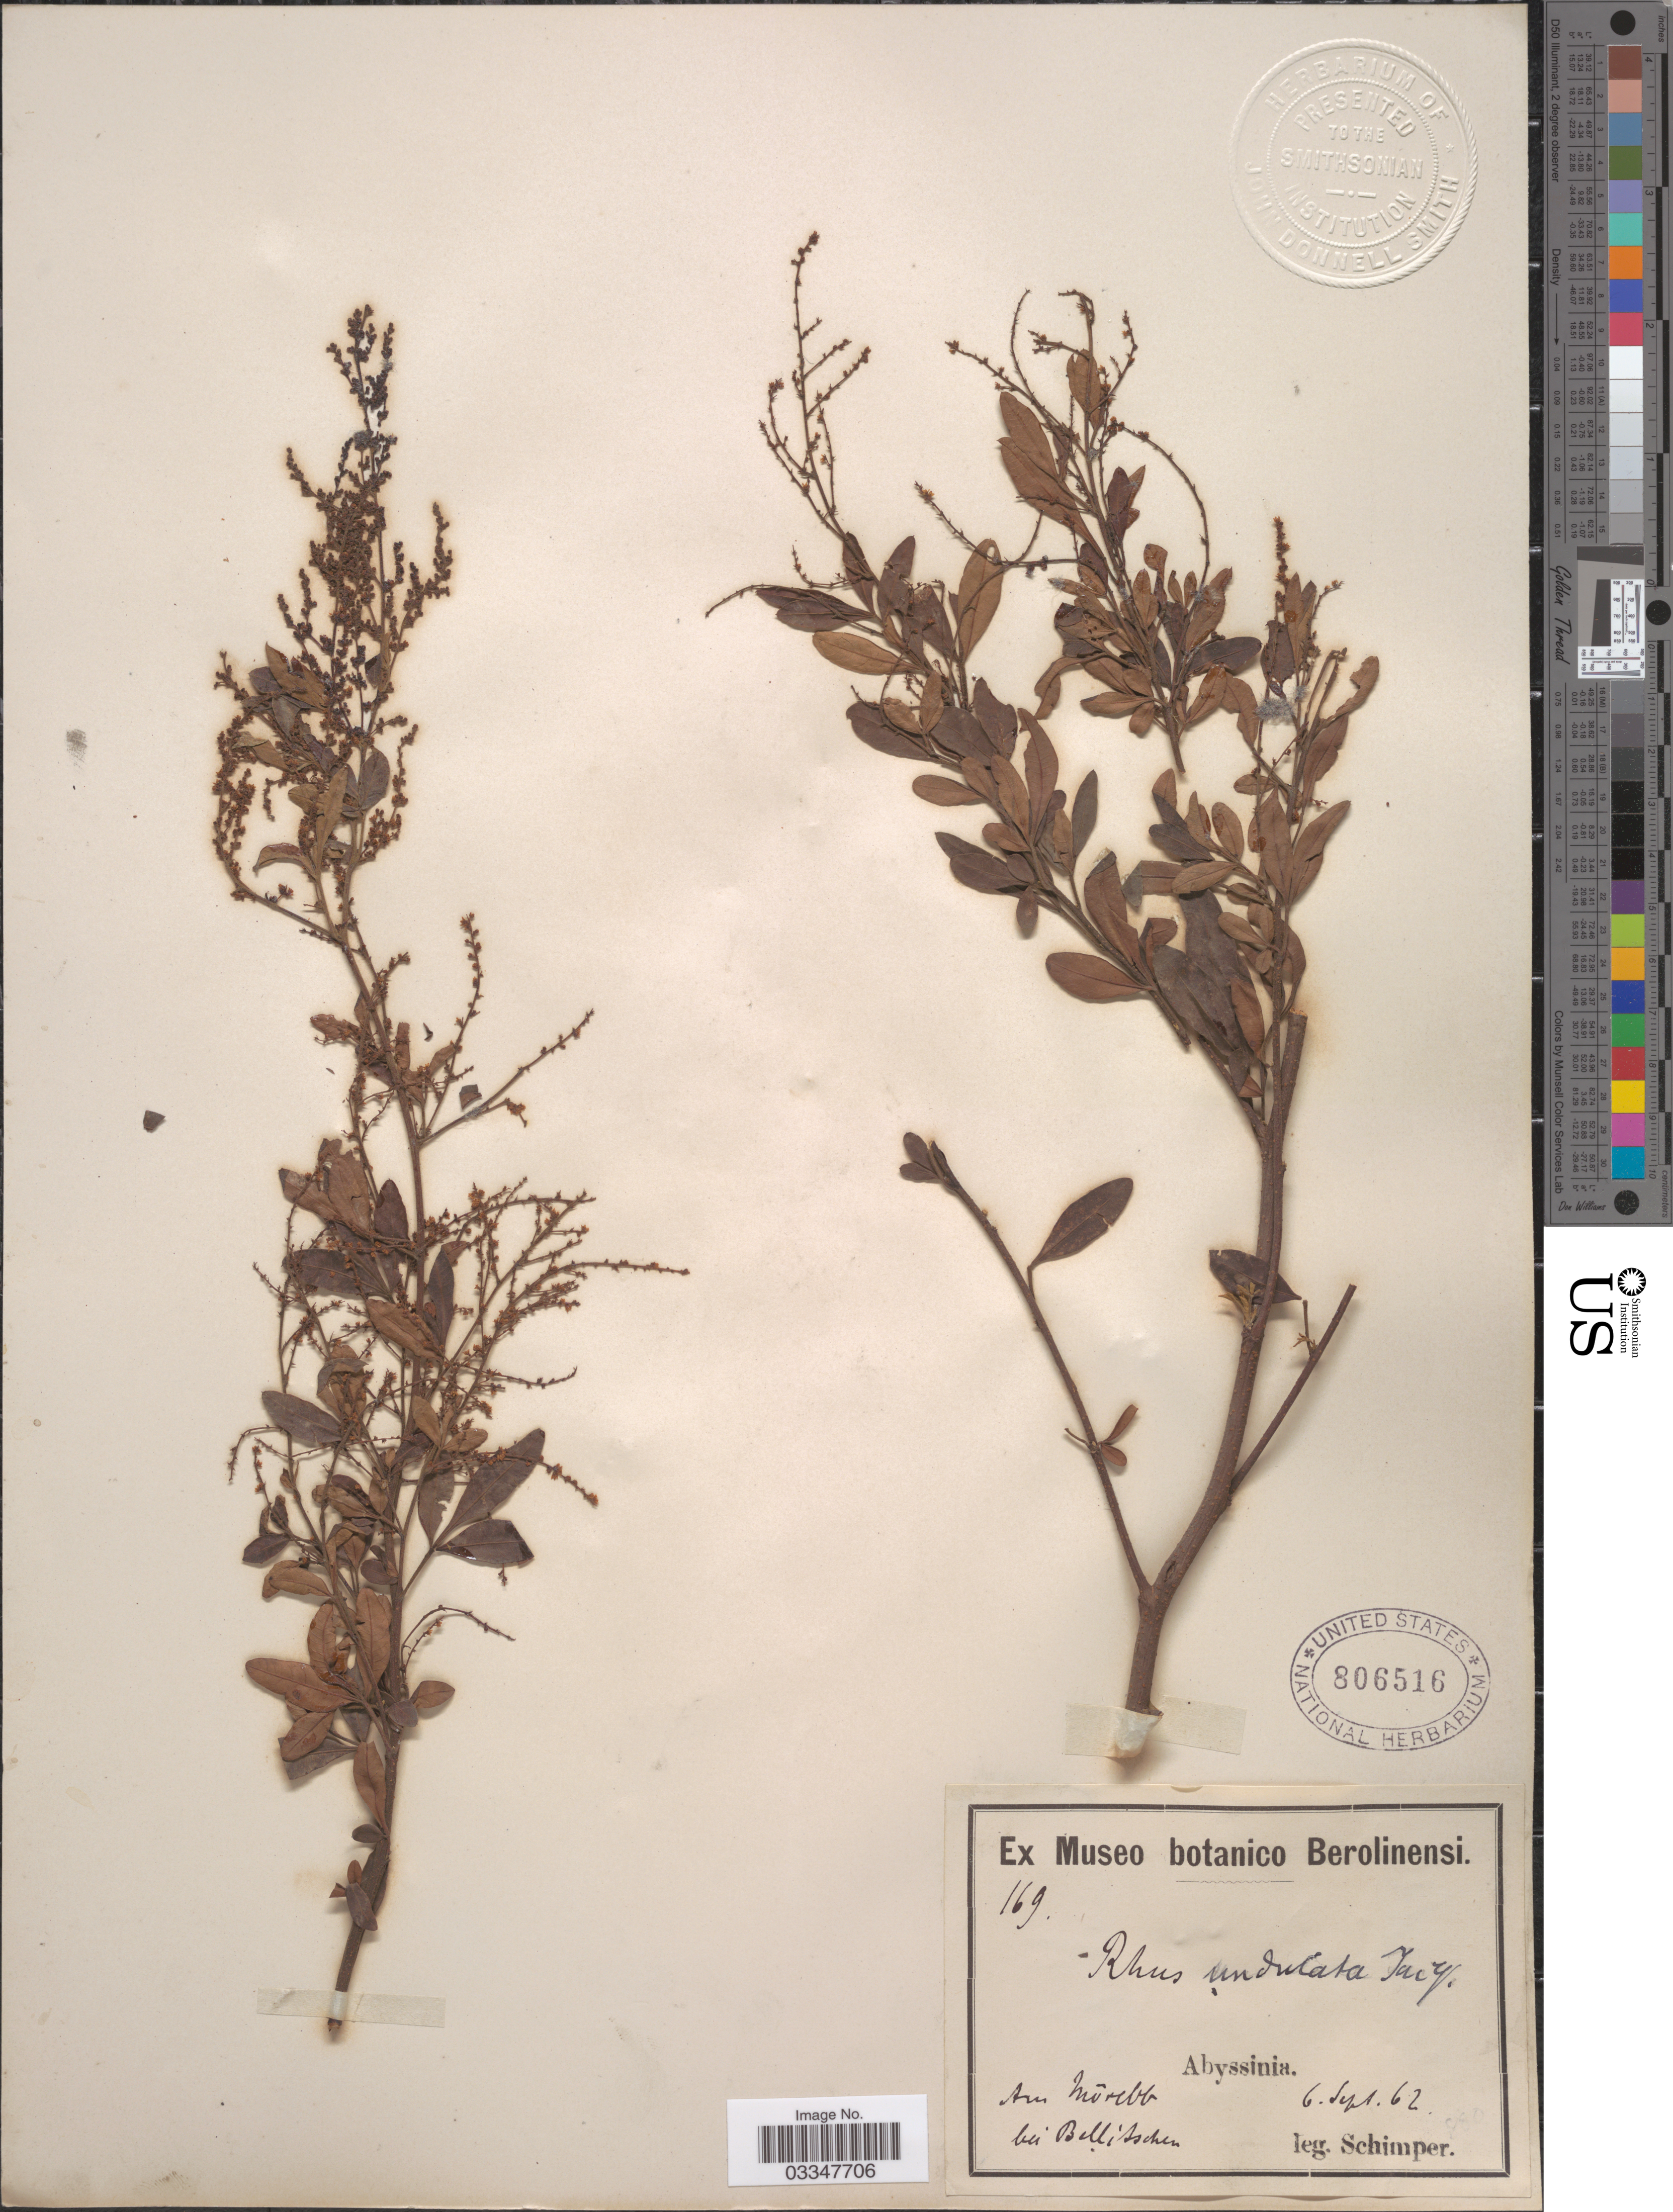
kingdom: Plantae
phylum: Tracheophyta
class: Magnoliopsida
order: Sapindales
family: Anacardiaceae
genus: Rhus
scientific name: Rhus undulata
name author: Jacq.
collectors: -. Schimper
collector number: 169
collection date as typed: Transcribed d/m/y: 6/9/62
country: Ethiopia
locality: Abyssinia. Am Môrebb bei Bellischen. [interpreted]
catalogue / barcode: US 806516